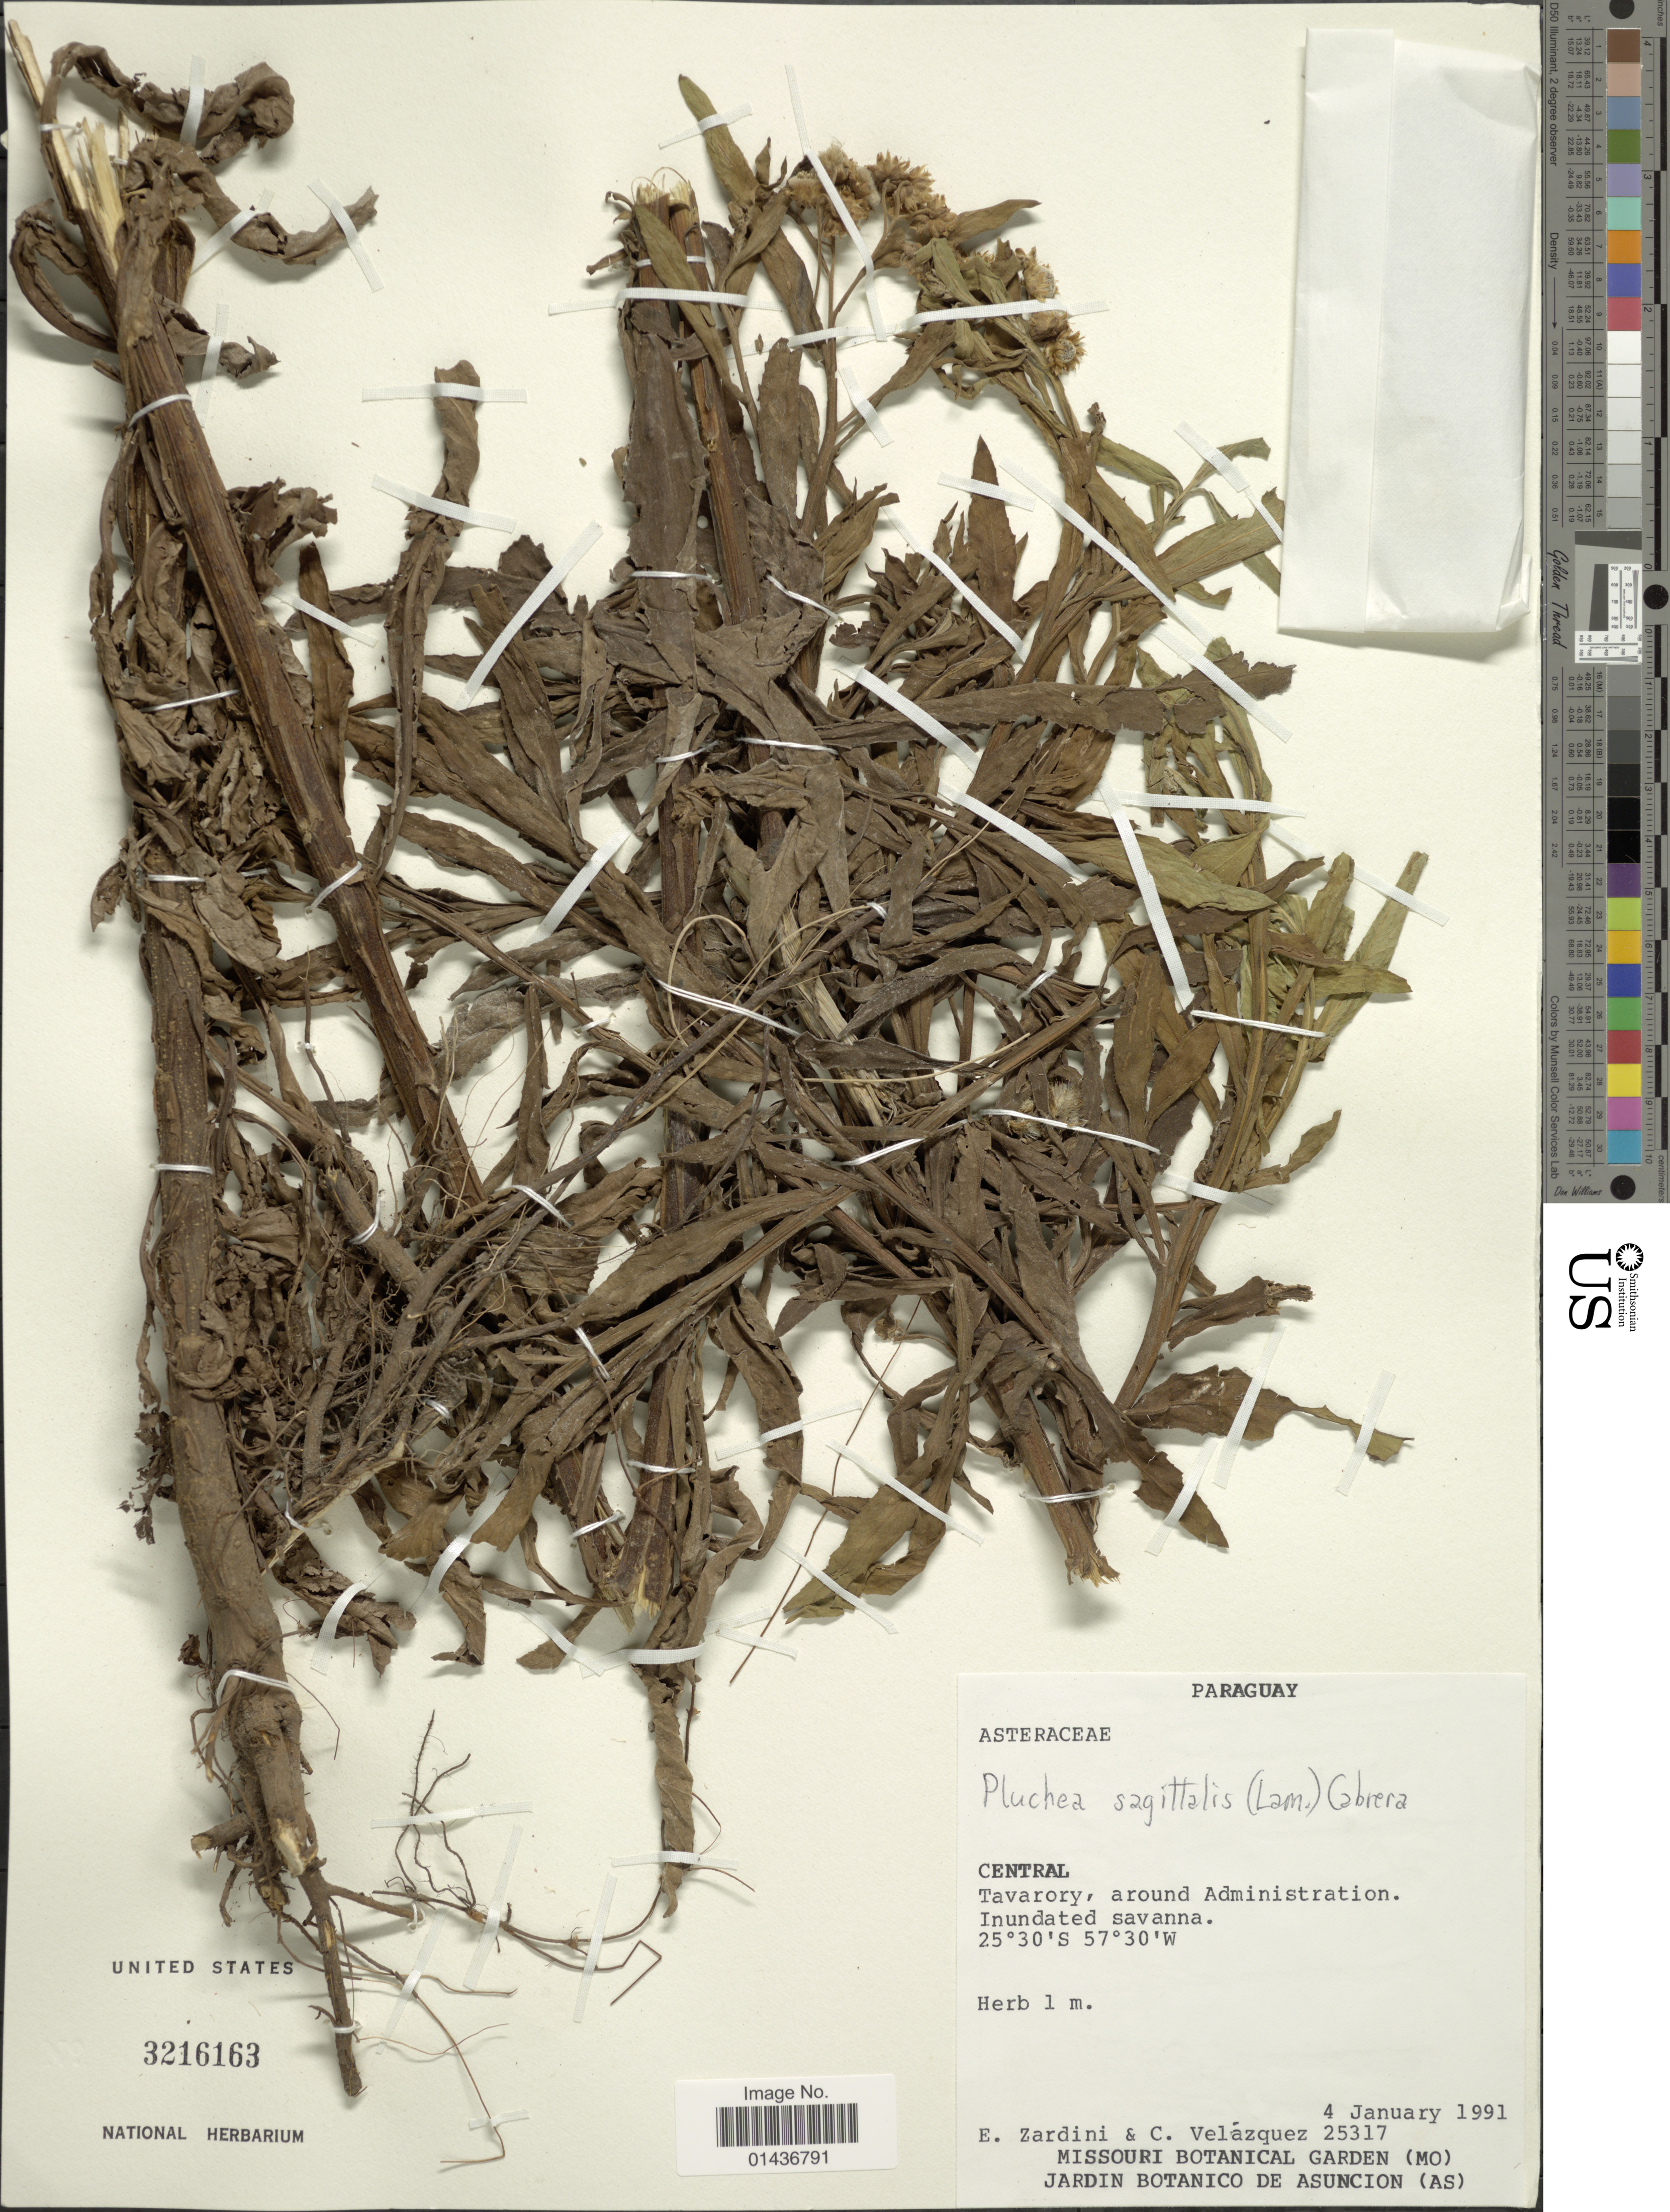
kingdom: Plantae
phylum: Tracheophyta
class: Magnoliopsida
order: Asterales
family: Asteraceae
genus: Pluchea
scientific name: Pluchea sagittalis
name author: (Lam.) Cabrera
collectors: E. M. Zardini & C. Velázquez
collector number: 25317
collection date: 1991-01-04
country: Paraguay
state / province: Central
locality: Central, Tavarory, around Administration, Inundated savanna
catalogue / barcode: US 3216163